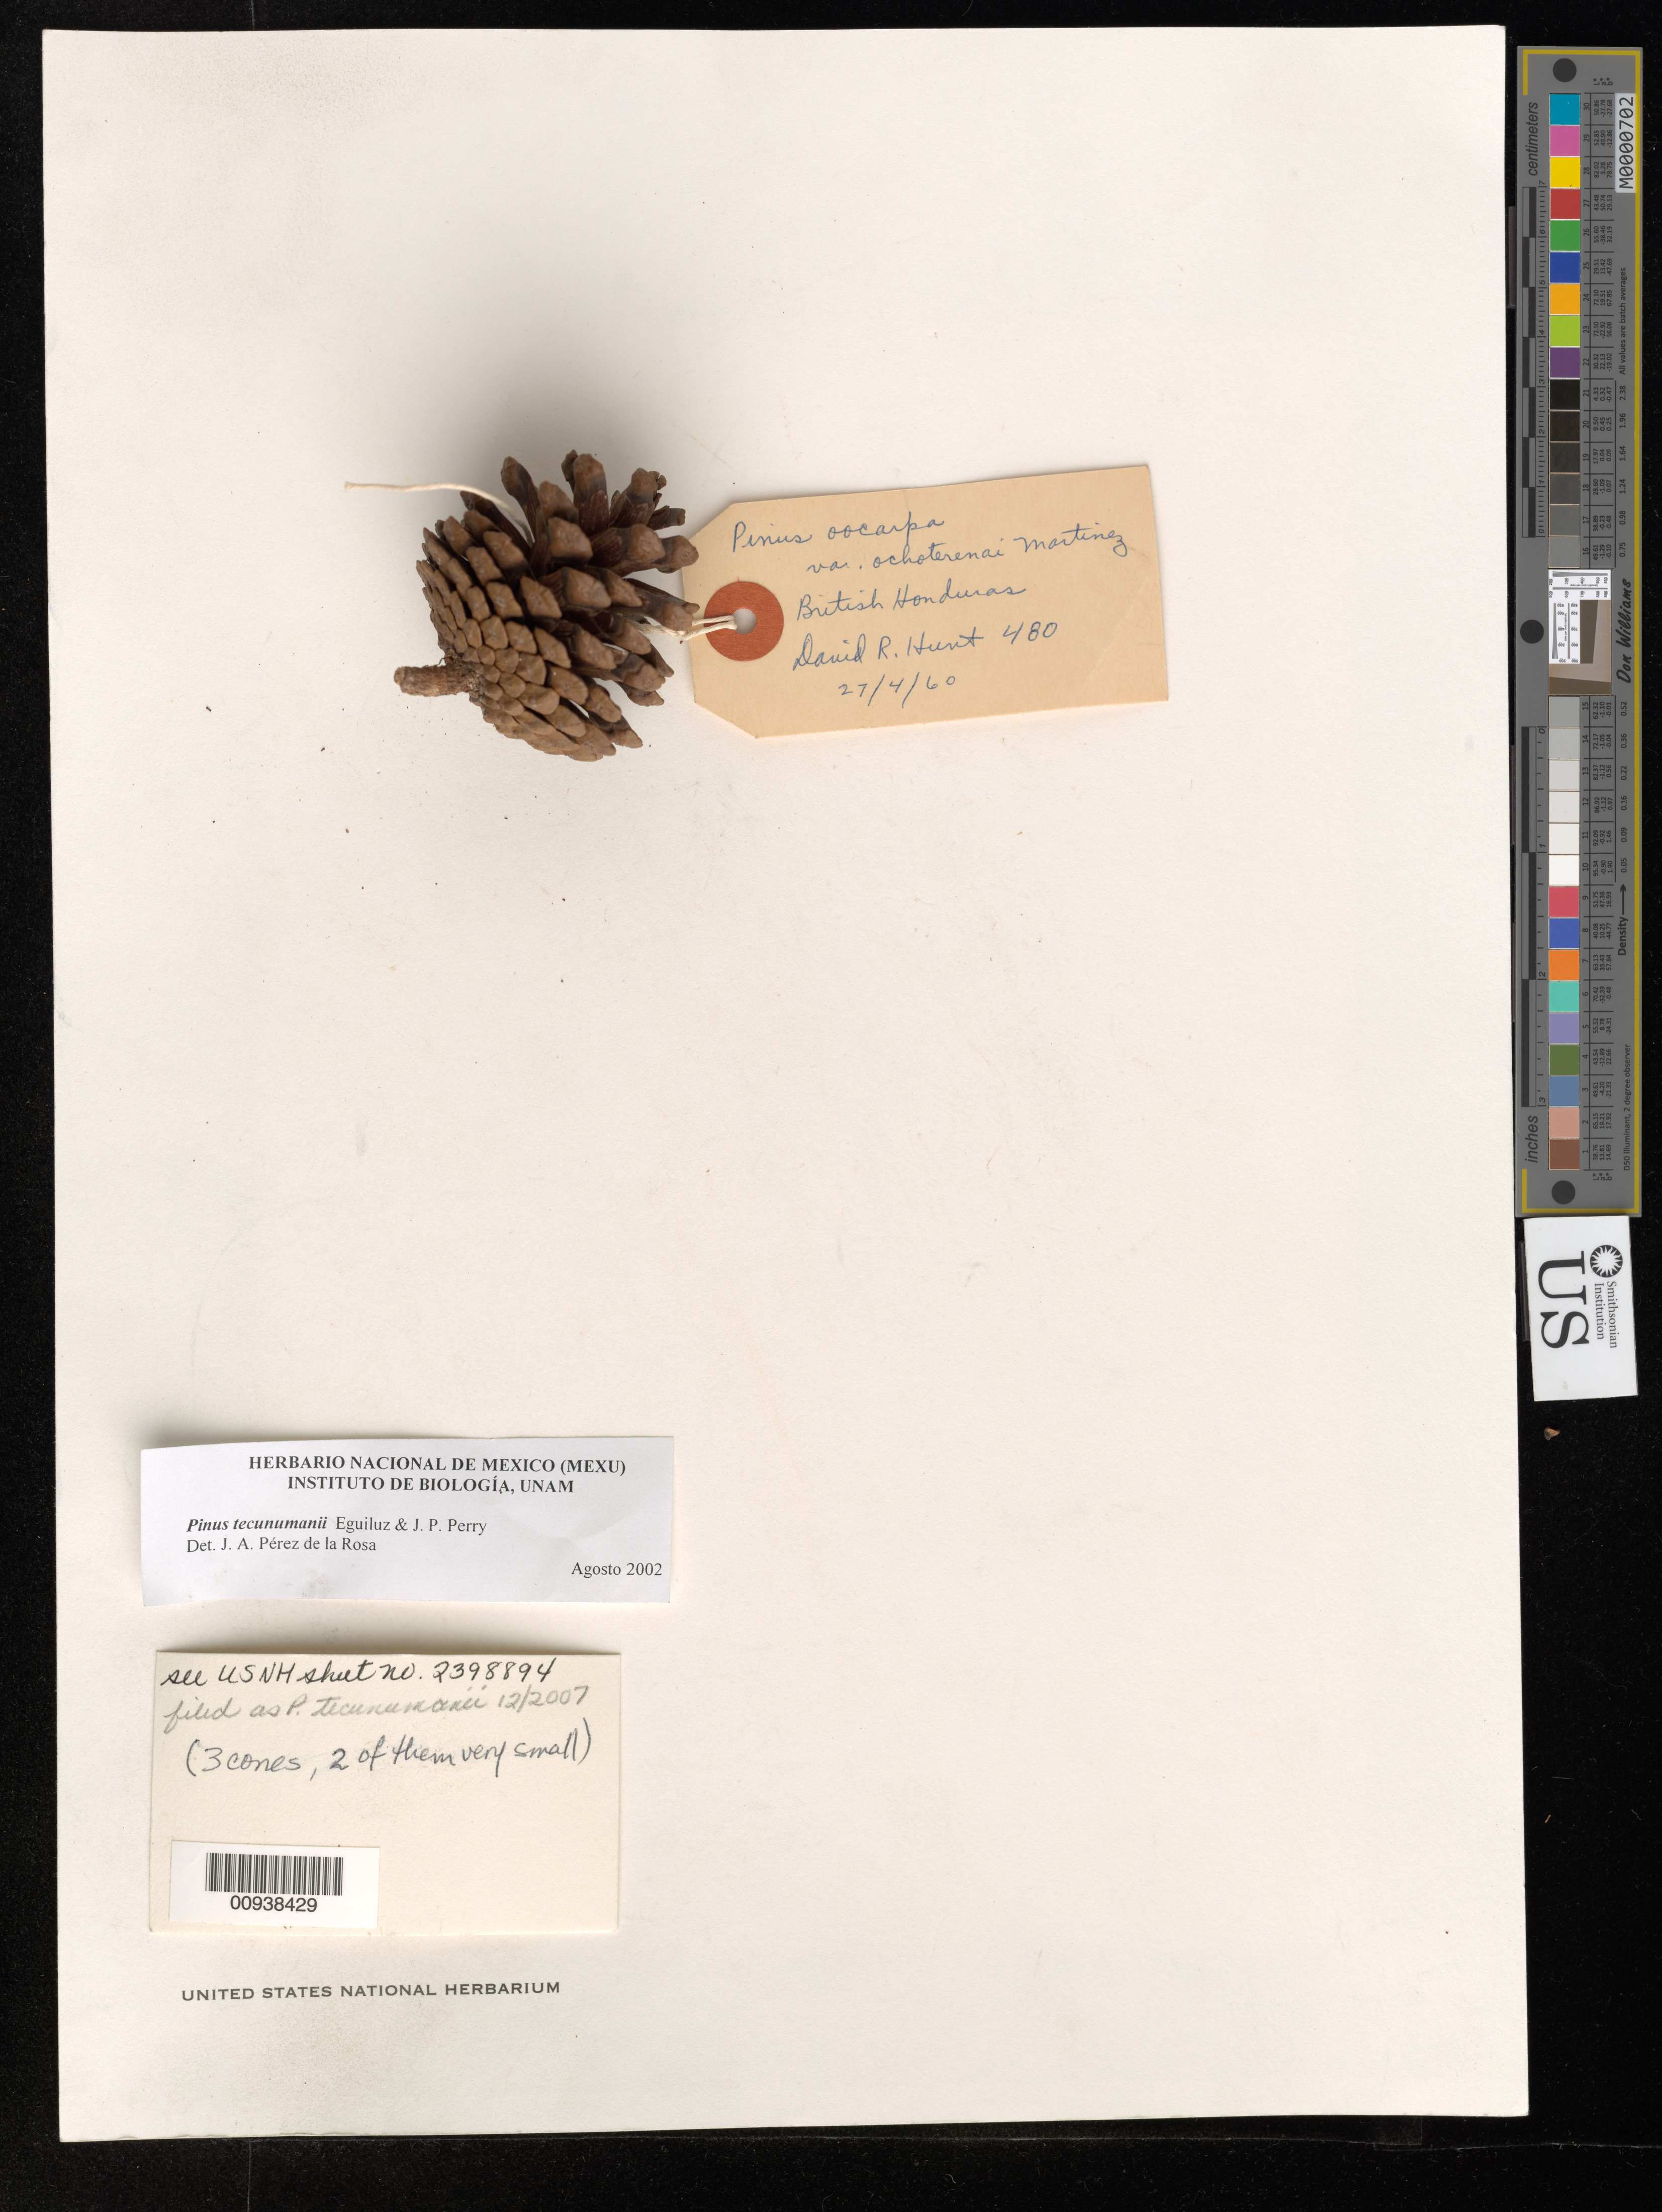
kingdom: Plantae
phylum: Tracheophyta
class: Pinopsida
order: Pinales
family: Pinaceae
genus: Pinus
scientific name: Pinus tecunumanii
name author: F. Schwerdtf. ex Eguiluz & J.P. Perry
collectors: D. R. Hunt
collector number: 480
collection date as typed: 27 Apr 1960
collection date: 1960-04-27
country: Belize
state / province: Cayo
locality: Near Little Granite Basin. Augustine, Mountain Pine Ridge. British Honduras.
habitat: Forming nearly pure stand.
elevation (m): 610